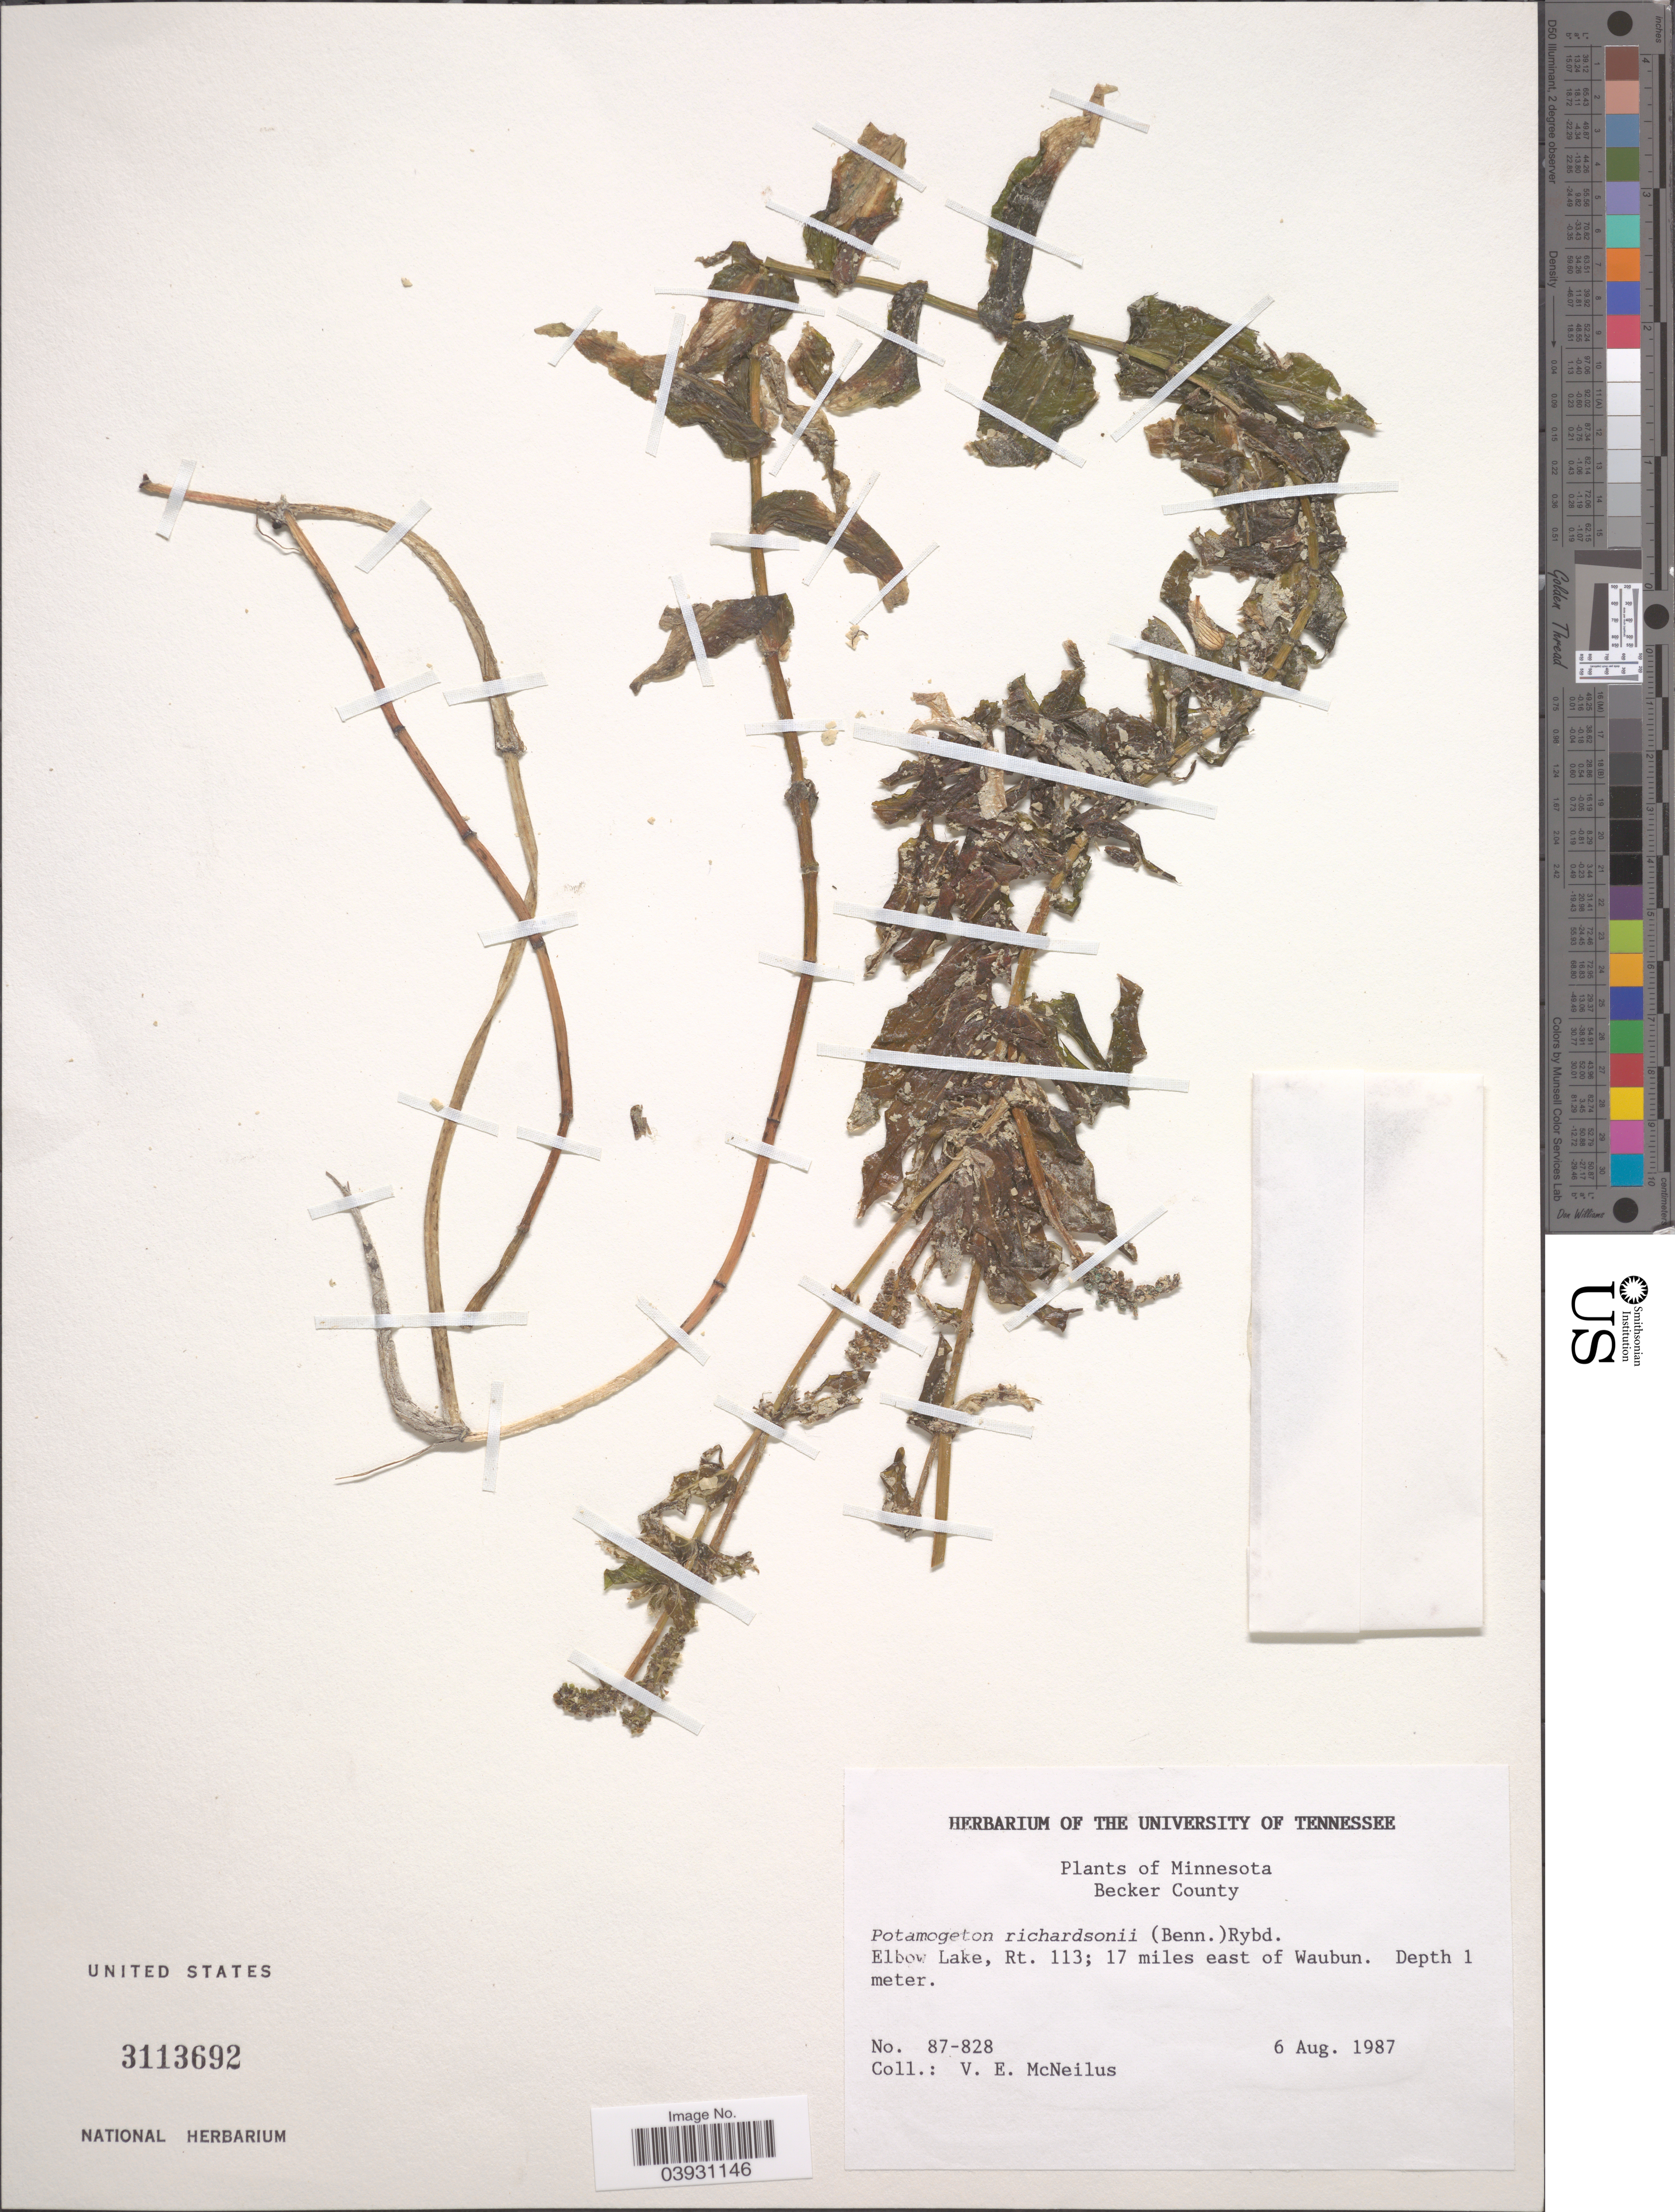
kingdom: Plantae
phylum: Tracheophyta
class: Liliopsida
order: Alismatales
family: Potamogetonaceae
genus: Potamogeton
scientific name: Potamogeton richardsonii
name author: (A.W. Benn.) Rydb.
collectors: V. Mcneilus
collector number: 87-828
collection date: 1987-08-06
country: United States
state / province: Minnesota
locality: Becker County. Elbow Lake, Rt. 113; 17 miles east of Waubun.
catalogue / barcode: US 3113692